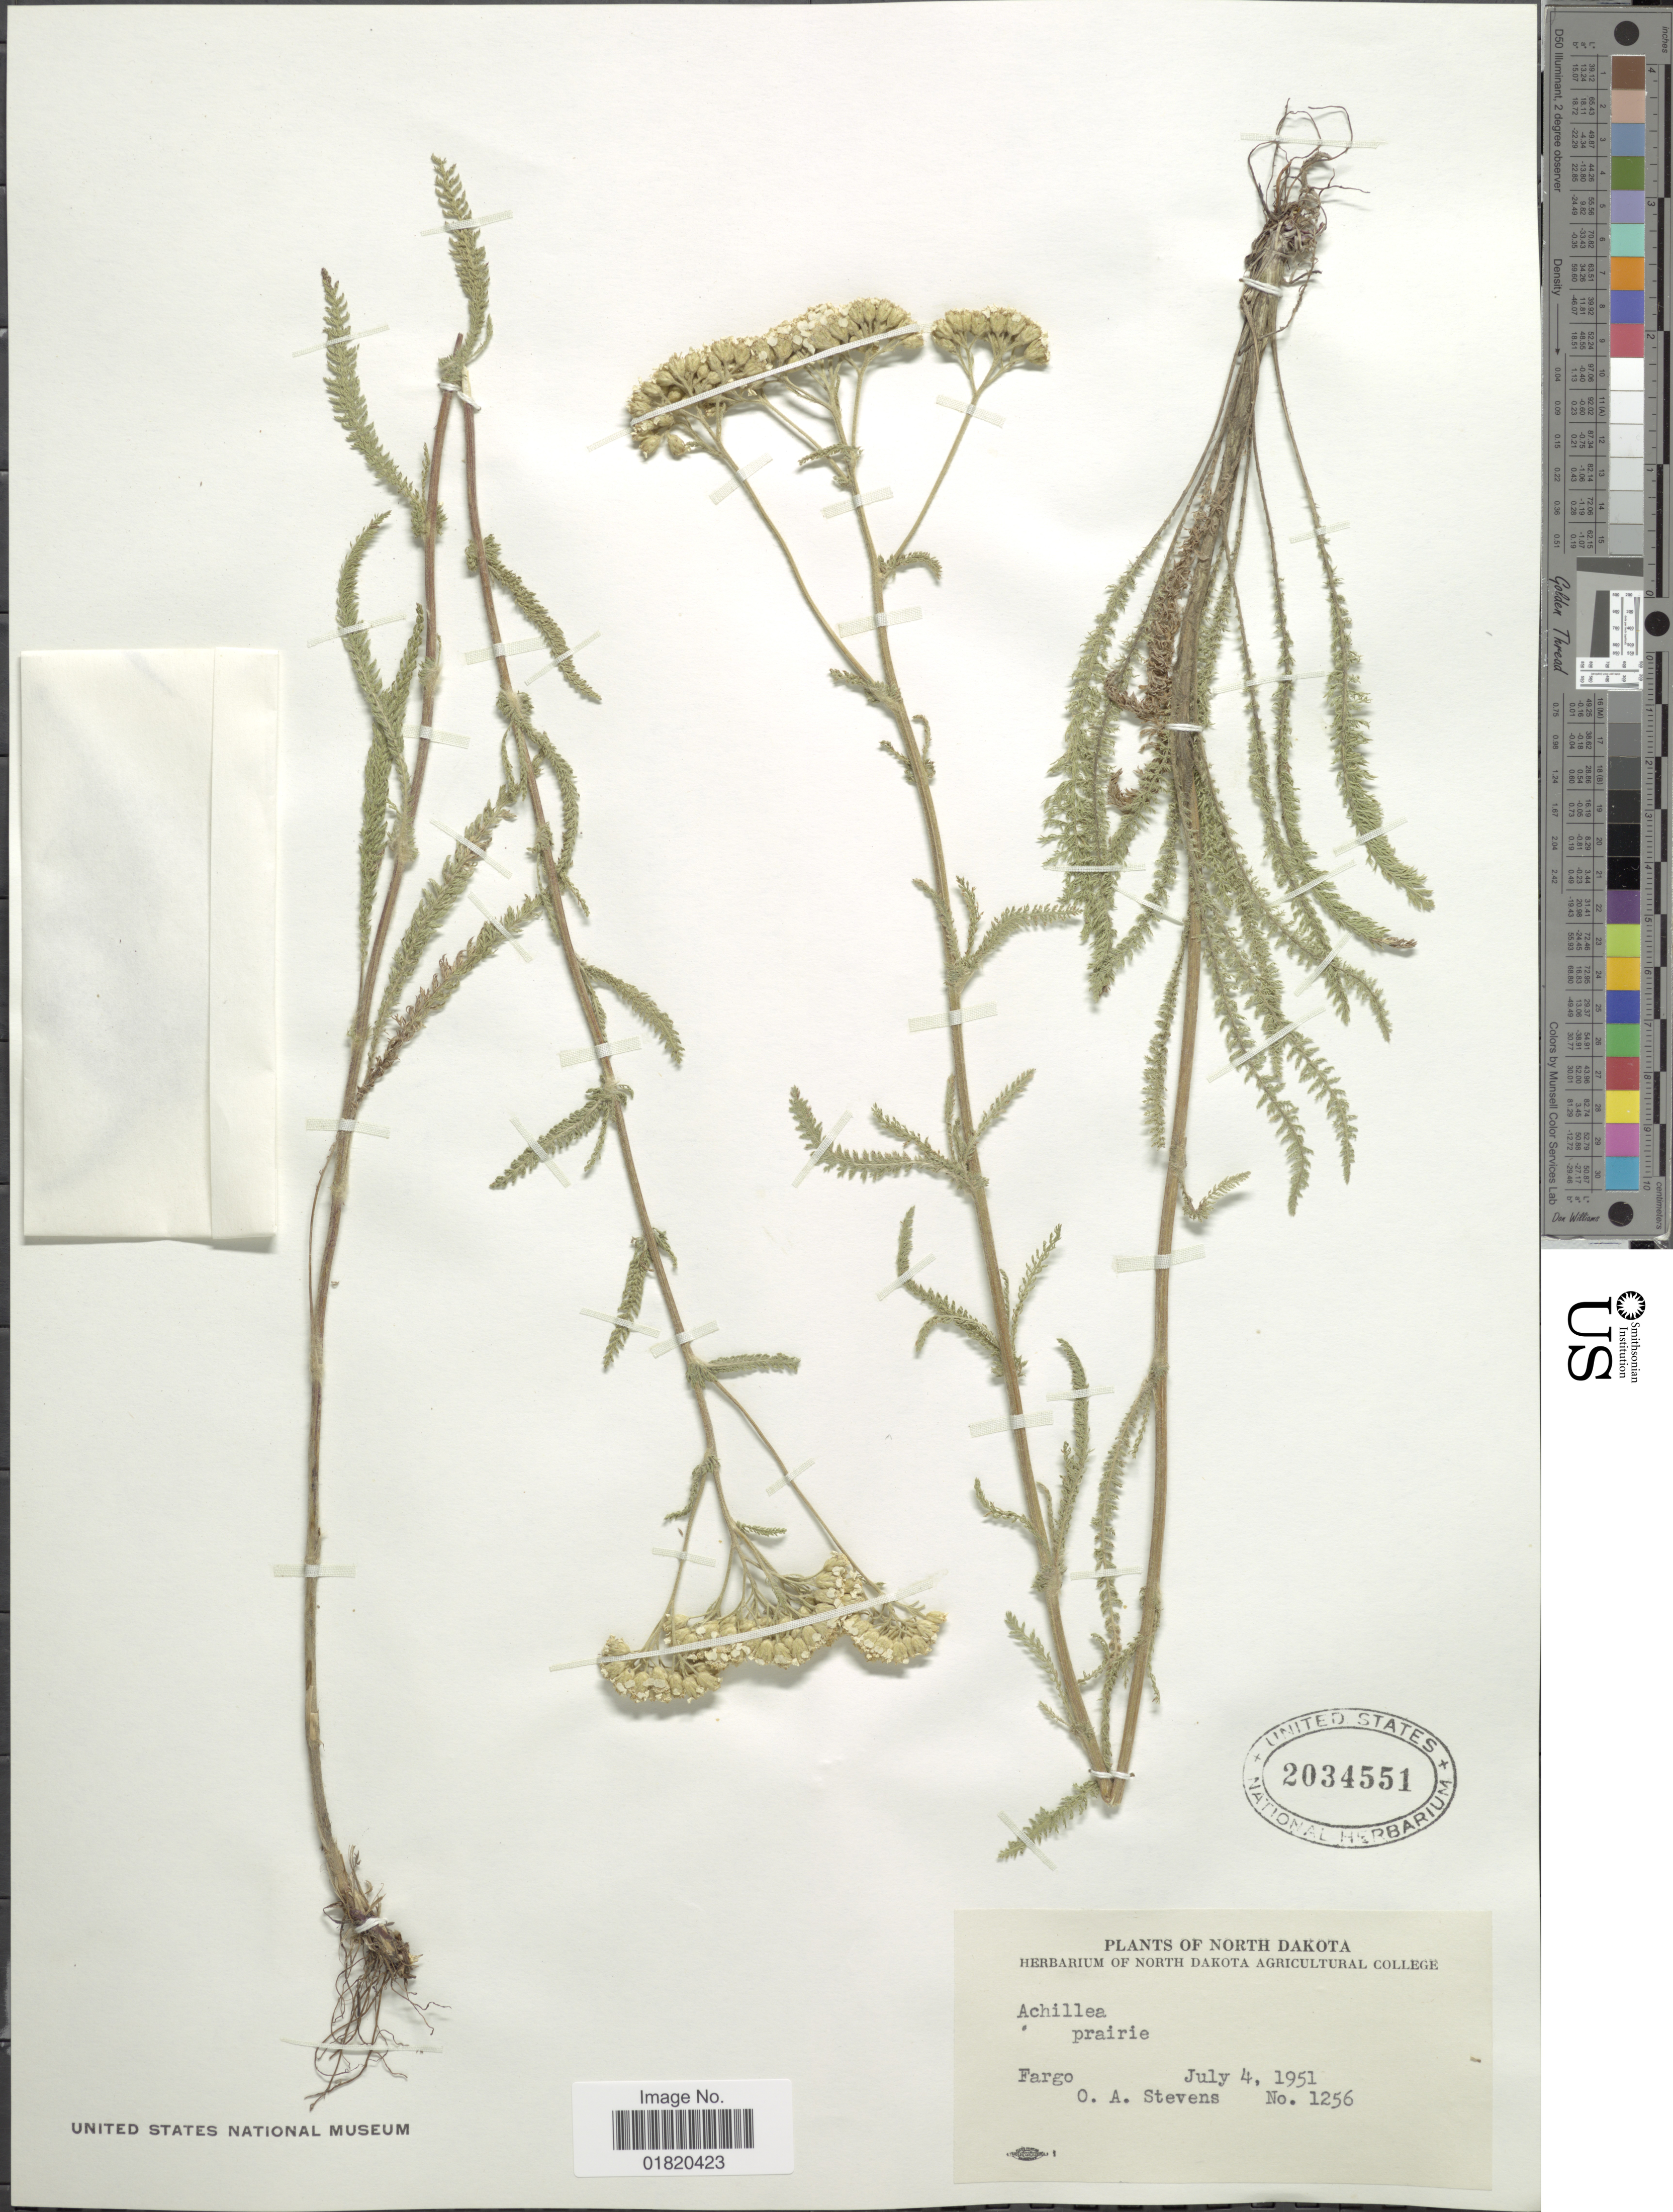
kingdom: Plantae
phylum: Tracheophyta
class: Magnoliopsida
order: Asterales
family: Asteraceae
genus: Achillea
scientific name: Achillea sp.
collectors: O. A. Stevens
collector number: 1256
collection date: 1951-07-04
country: United States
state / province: North Dakota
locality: Fargo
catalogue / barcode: US 2034551